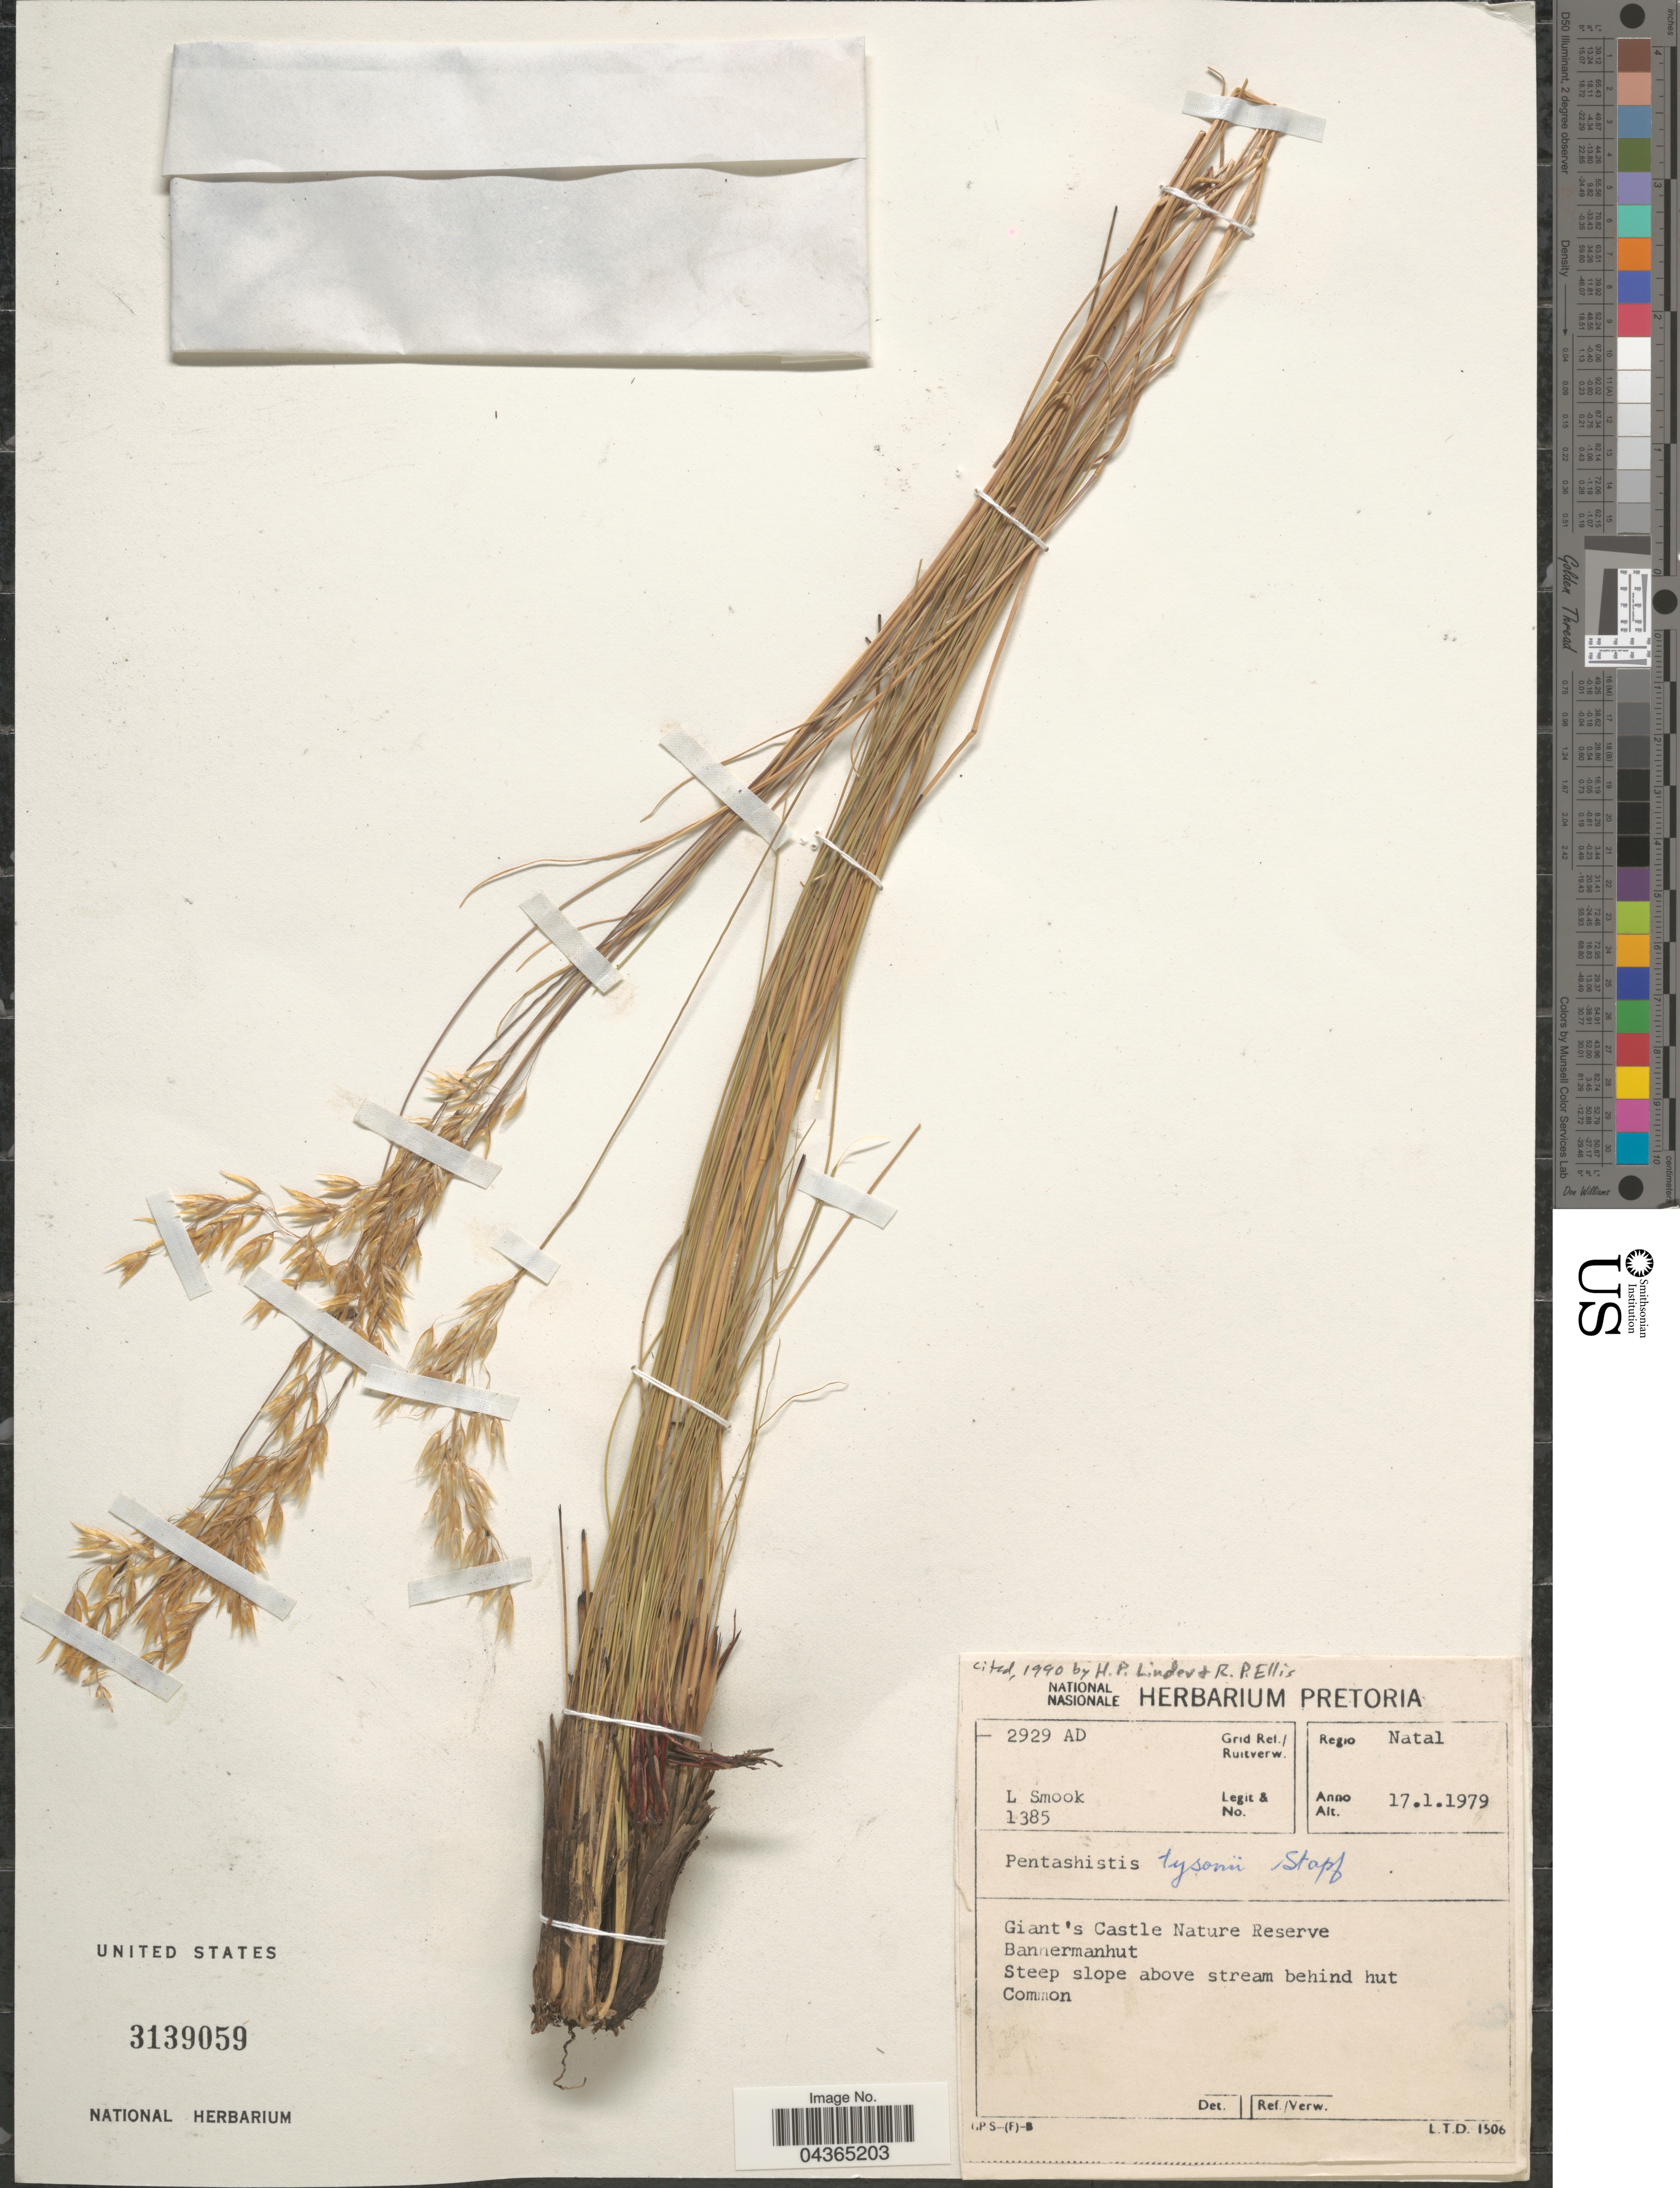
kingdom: Plantae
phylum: Tracheophyta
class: Liliopsida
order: Poales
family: Poaceae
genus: Pentameris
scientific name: Pentameris tysonii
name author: (Stapf) Galley & H.P. Linder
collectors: L. Smook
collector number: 1385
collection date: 1979-01-17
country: South Africa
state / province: KwaZulu-Natal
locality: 2929 AD Grid Ref./ Ruitverw. Regio Natal. Giant's Castle Nature Reserve. Bannermanhut.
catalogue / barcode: US 3139059